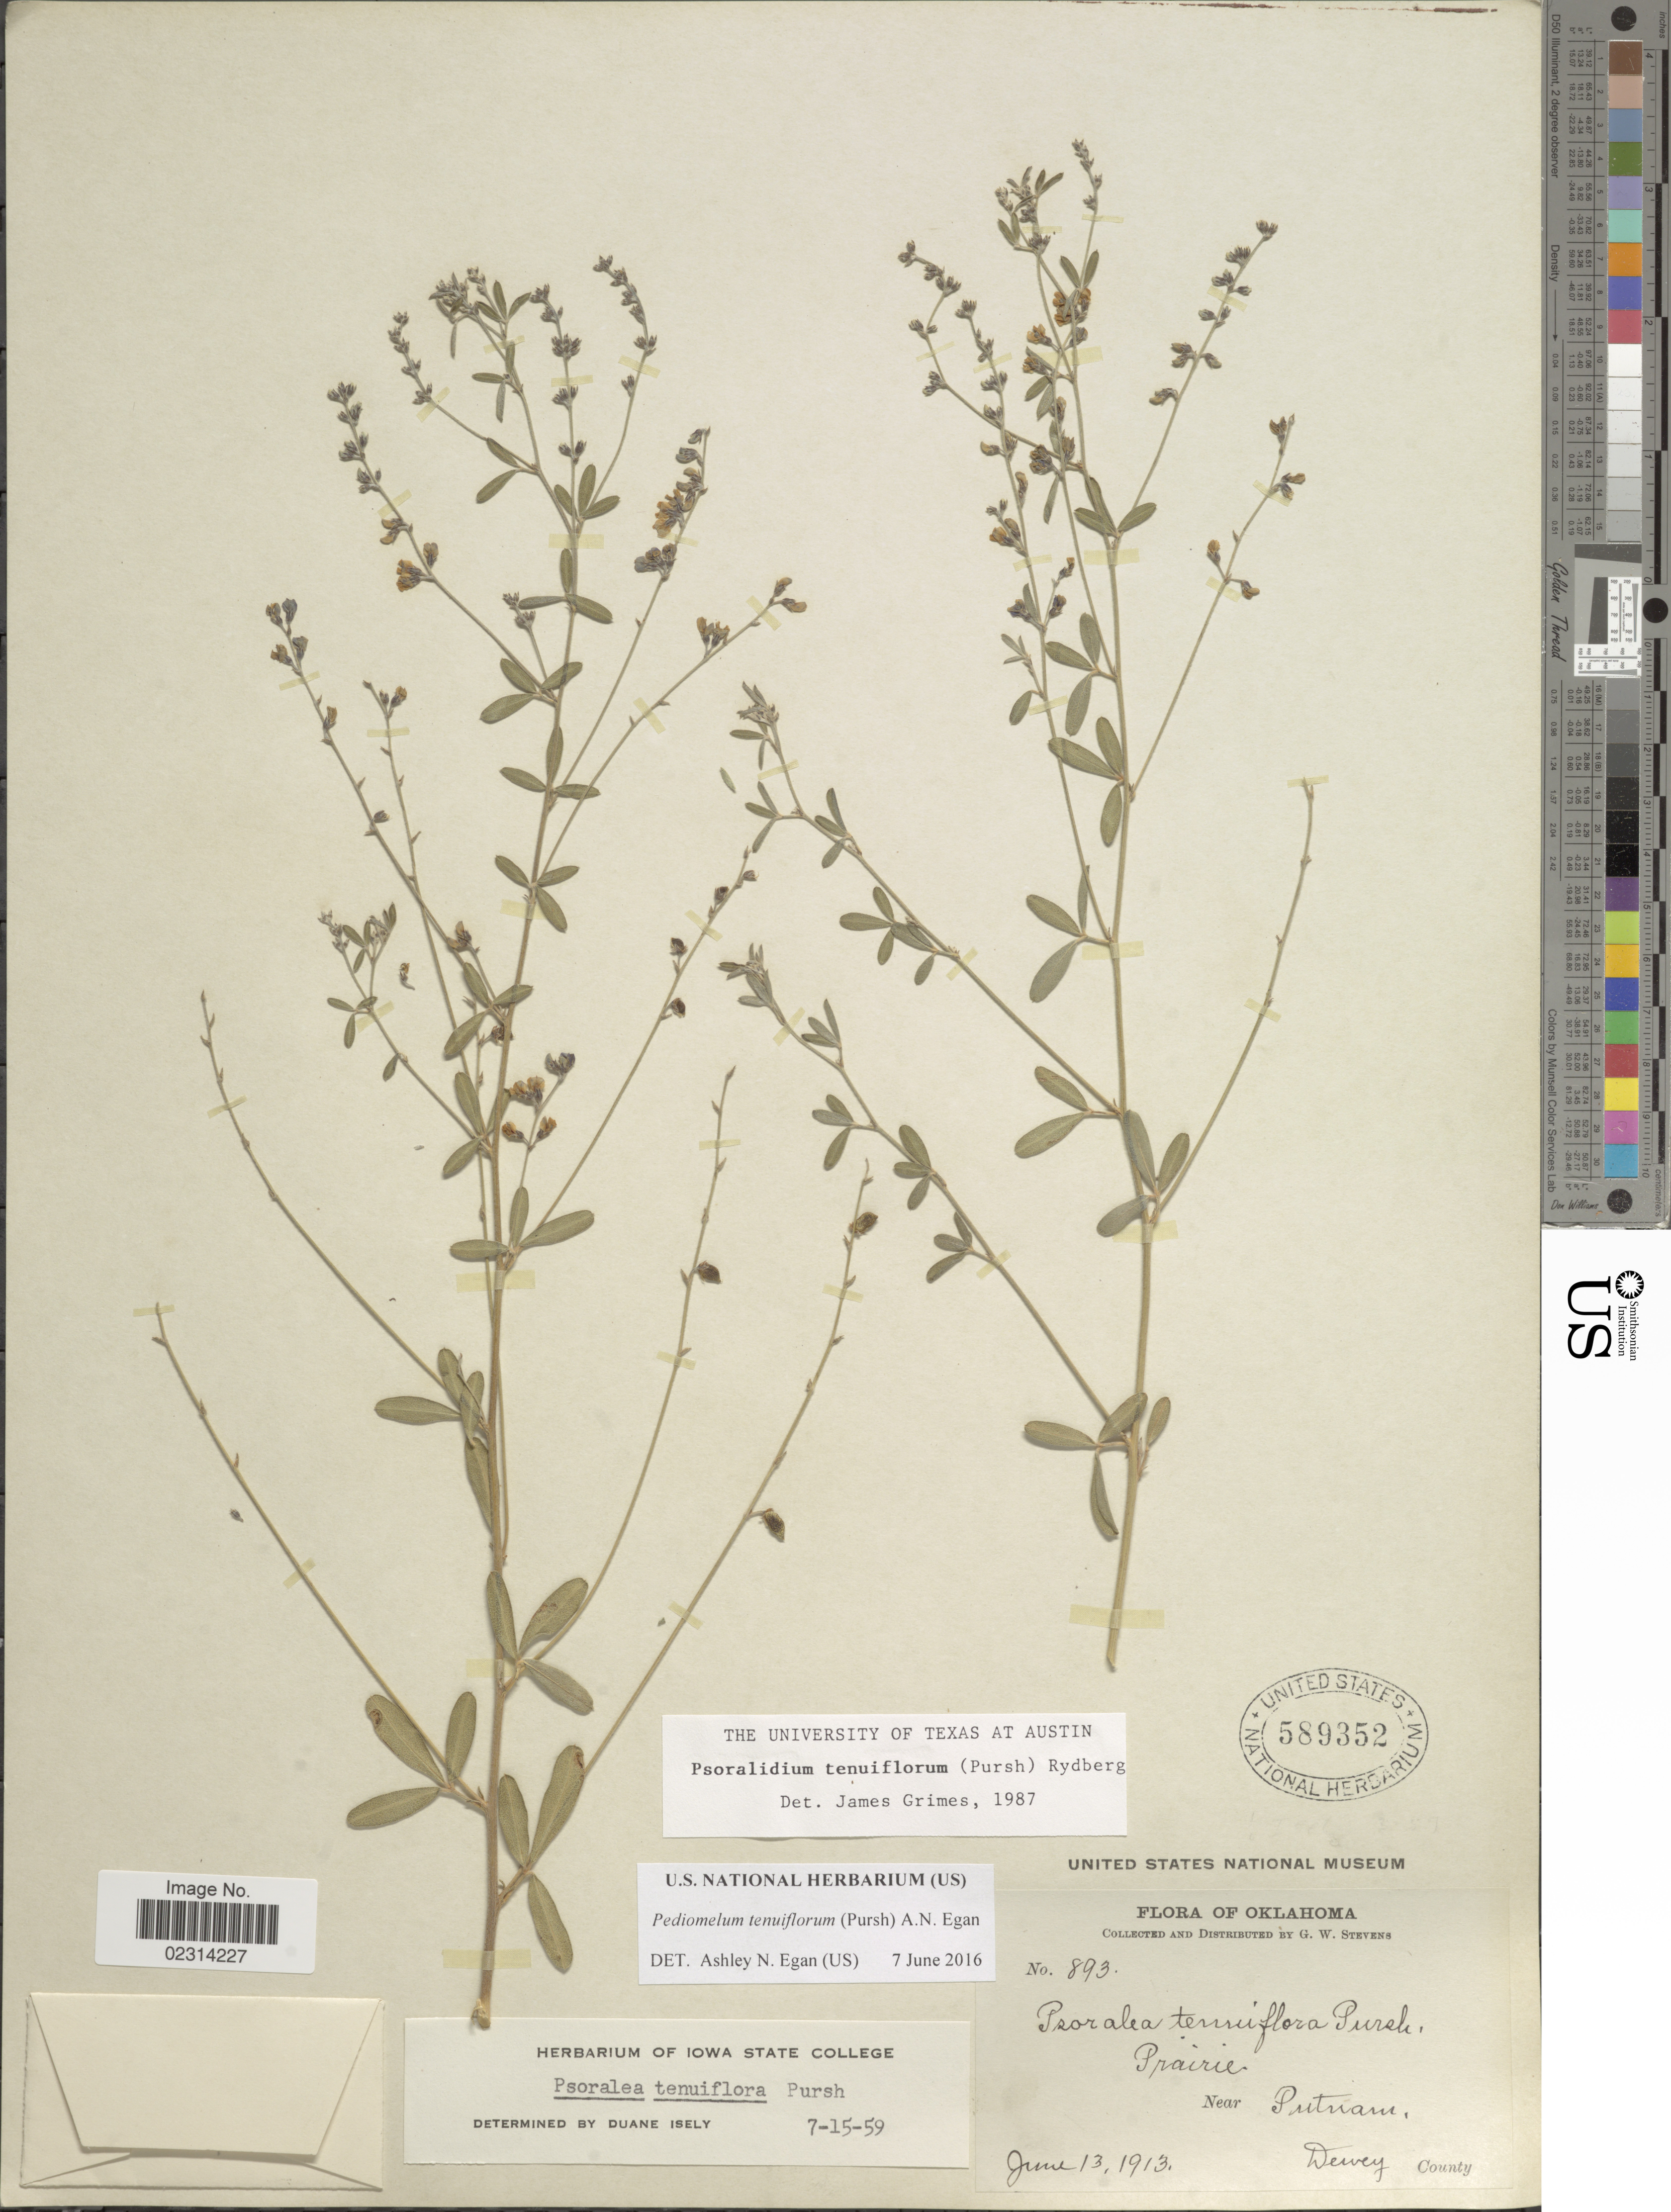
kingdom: Plantae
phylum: Tracheophyta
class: Magnoliopsida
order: Fabales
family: Fabaceae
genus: Psoralidium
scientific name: Psoralidium tenuiflorum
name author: (Pursh) Rydb.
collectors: G. W. Stevens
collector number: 893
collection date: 1913-06-13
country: United States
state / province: Oklahoma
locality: Near Putnam, Dewey County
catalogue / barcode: US 589352